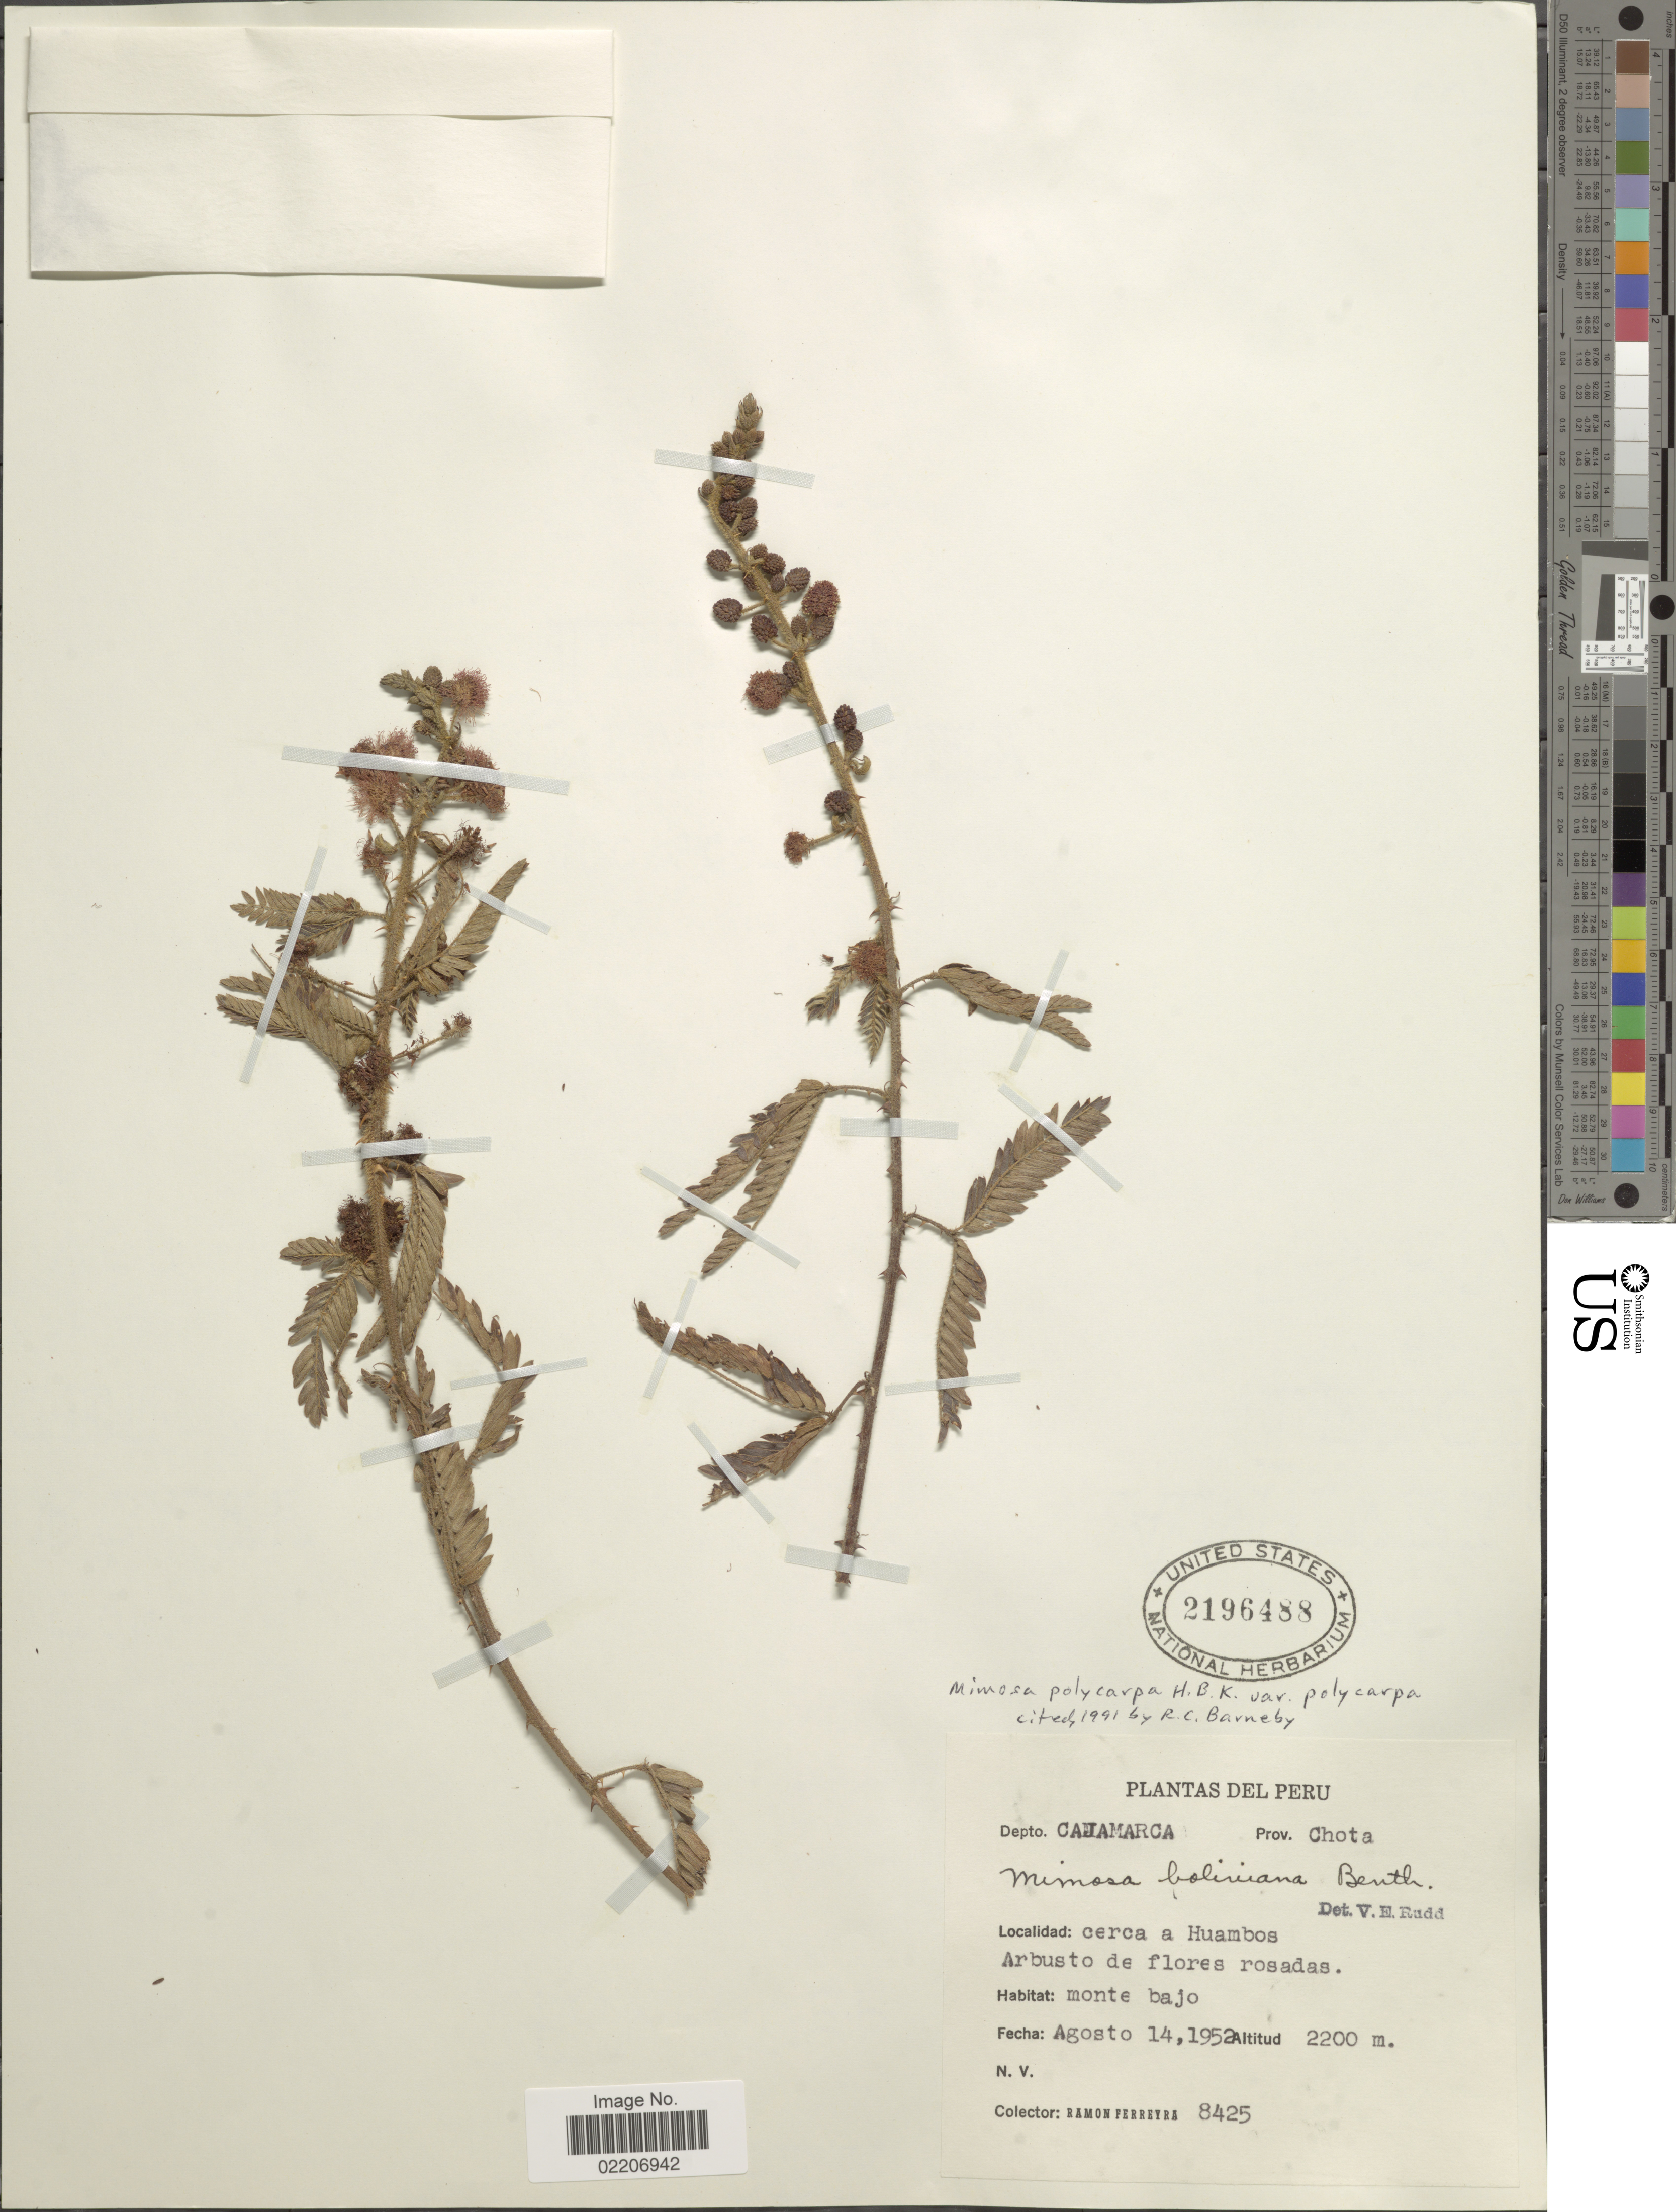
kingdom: Plantae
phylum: Tracheophyta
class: Magnoliopsida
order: Fabales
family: Fabaceae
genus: Mimosa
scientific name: Mimosa polycarpa var. polycarpa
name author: Kunth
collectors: R. A. Ferreyra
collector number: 8425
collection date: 1952-08-14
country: Peru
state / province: Cajamarca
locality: Prov. Chota, cerca a Huambos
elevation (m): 2200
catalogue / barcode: US 2196488